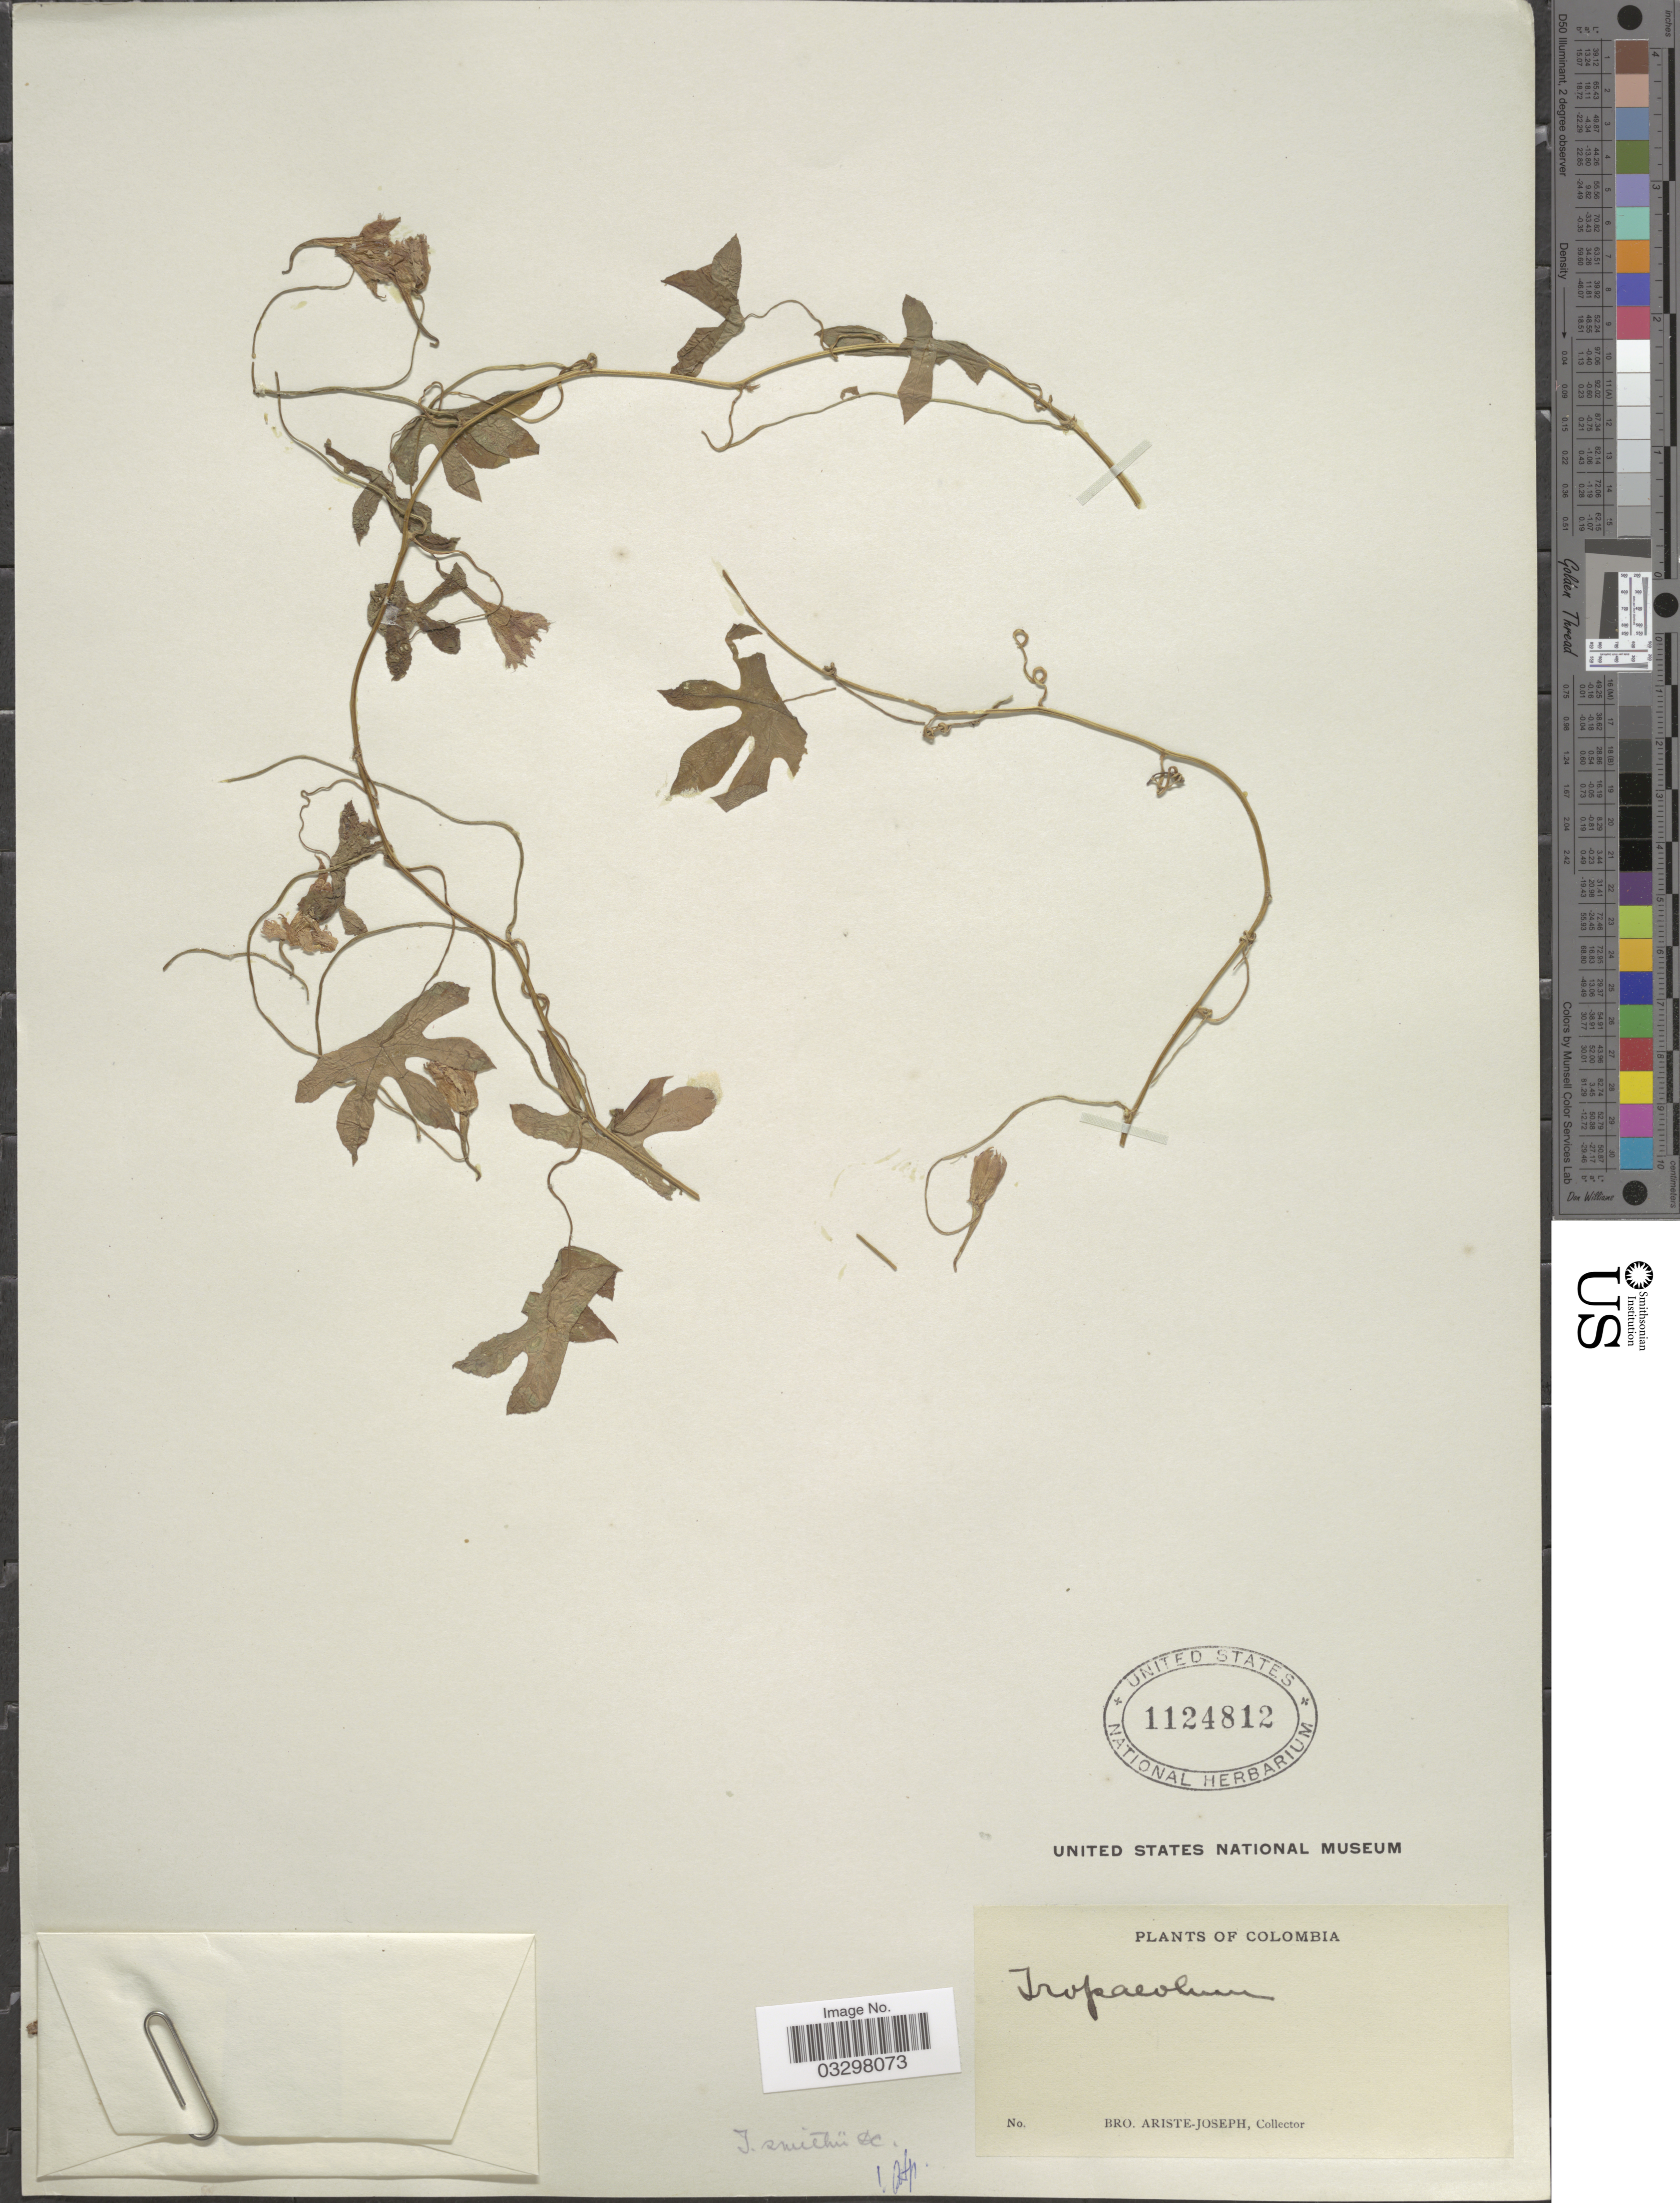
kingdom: Plantae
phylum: Tracheophyta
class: Magnoliopsida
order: Brassicales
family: Tropaeolaceae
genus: Tropaeolum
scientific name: Tropaeolum smithii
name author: DC.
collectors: Bro. Ariste-Joseph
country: Colombia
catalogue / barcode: US 1124812